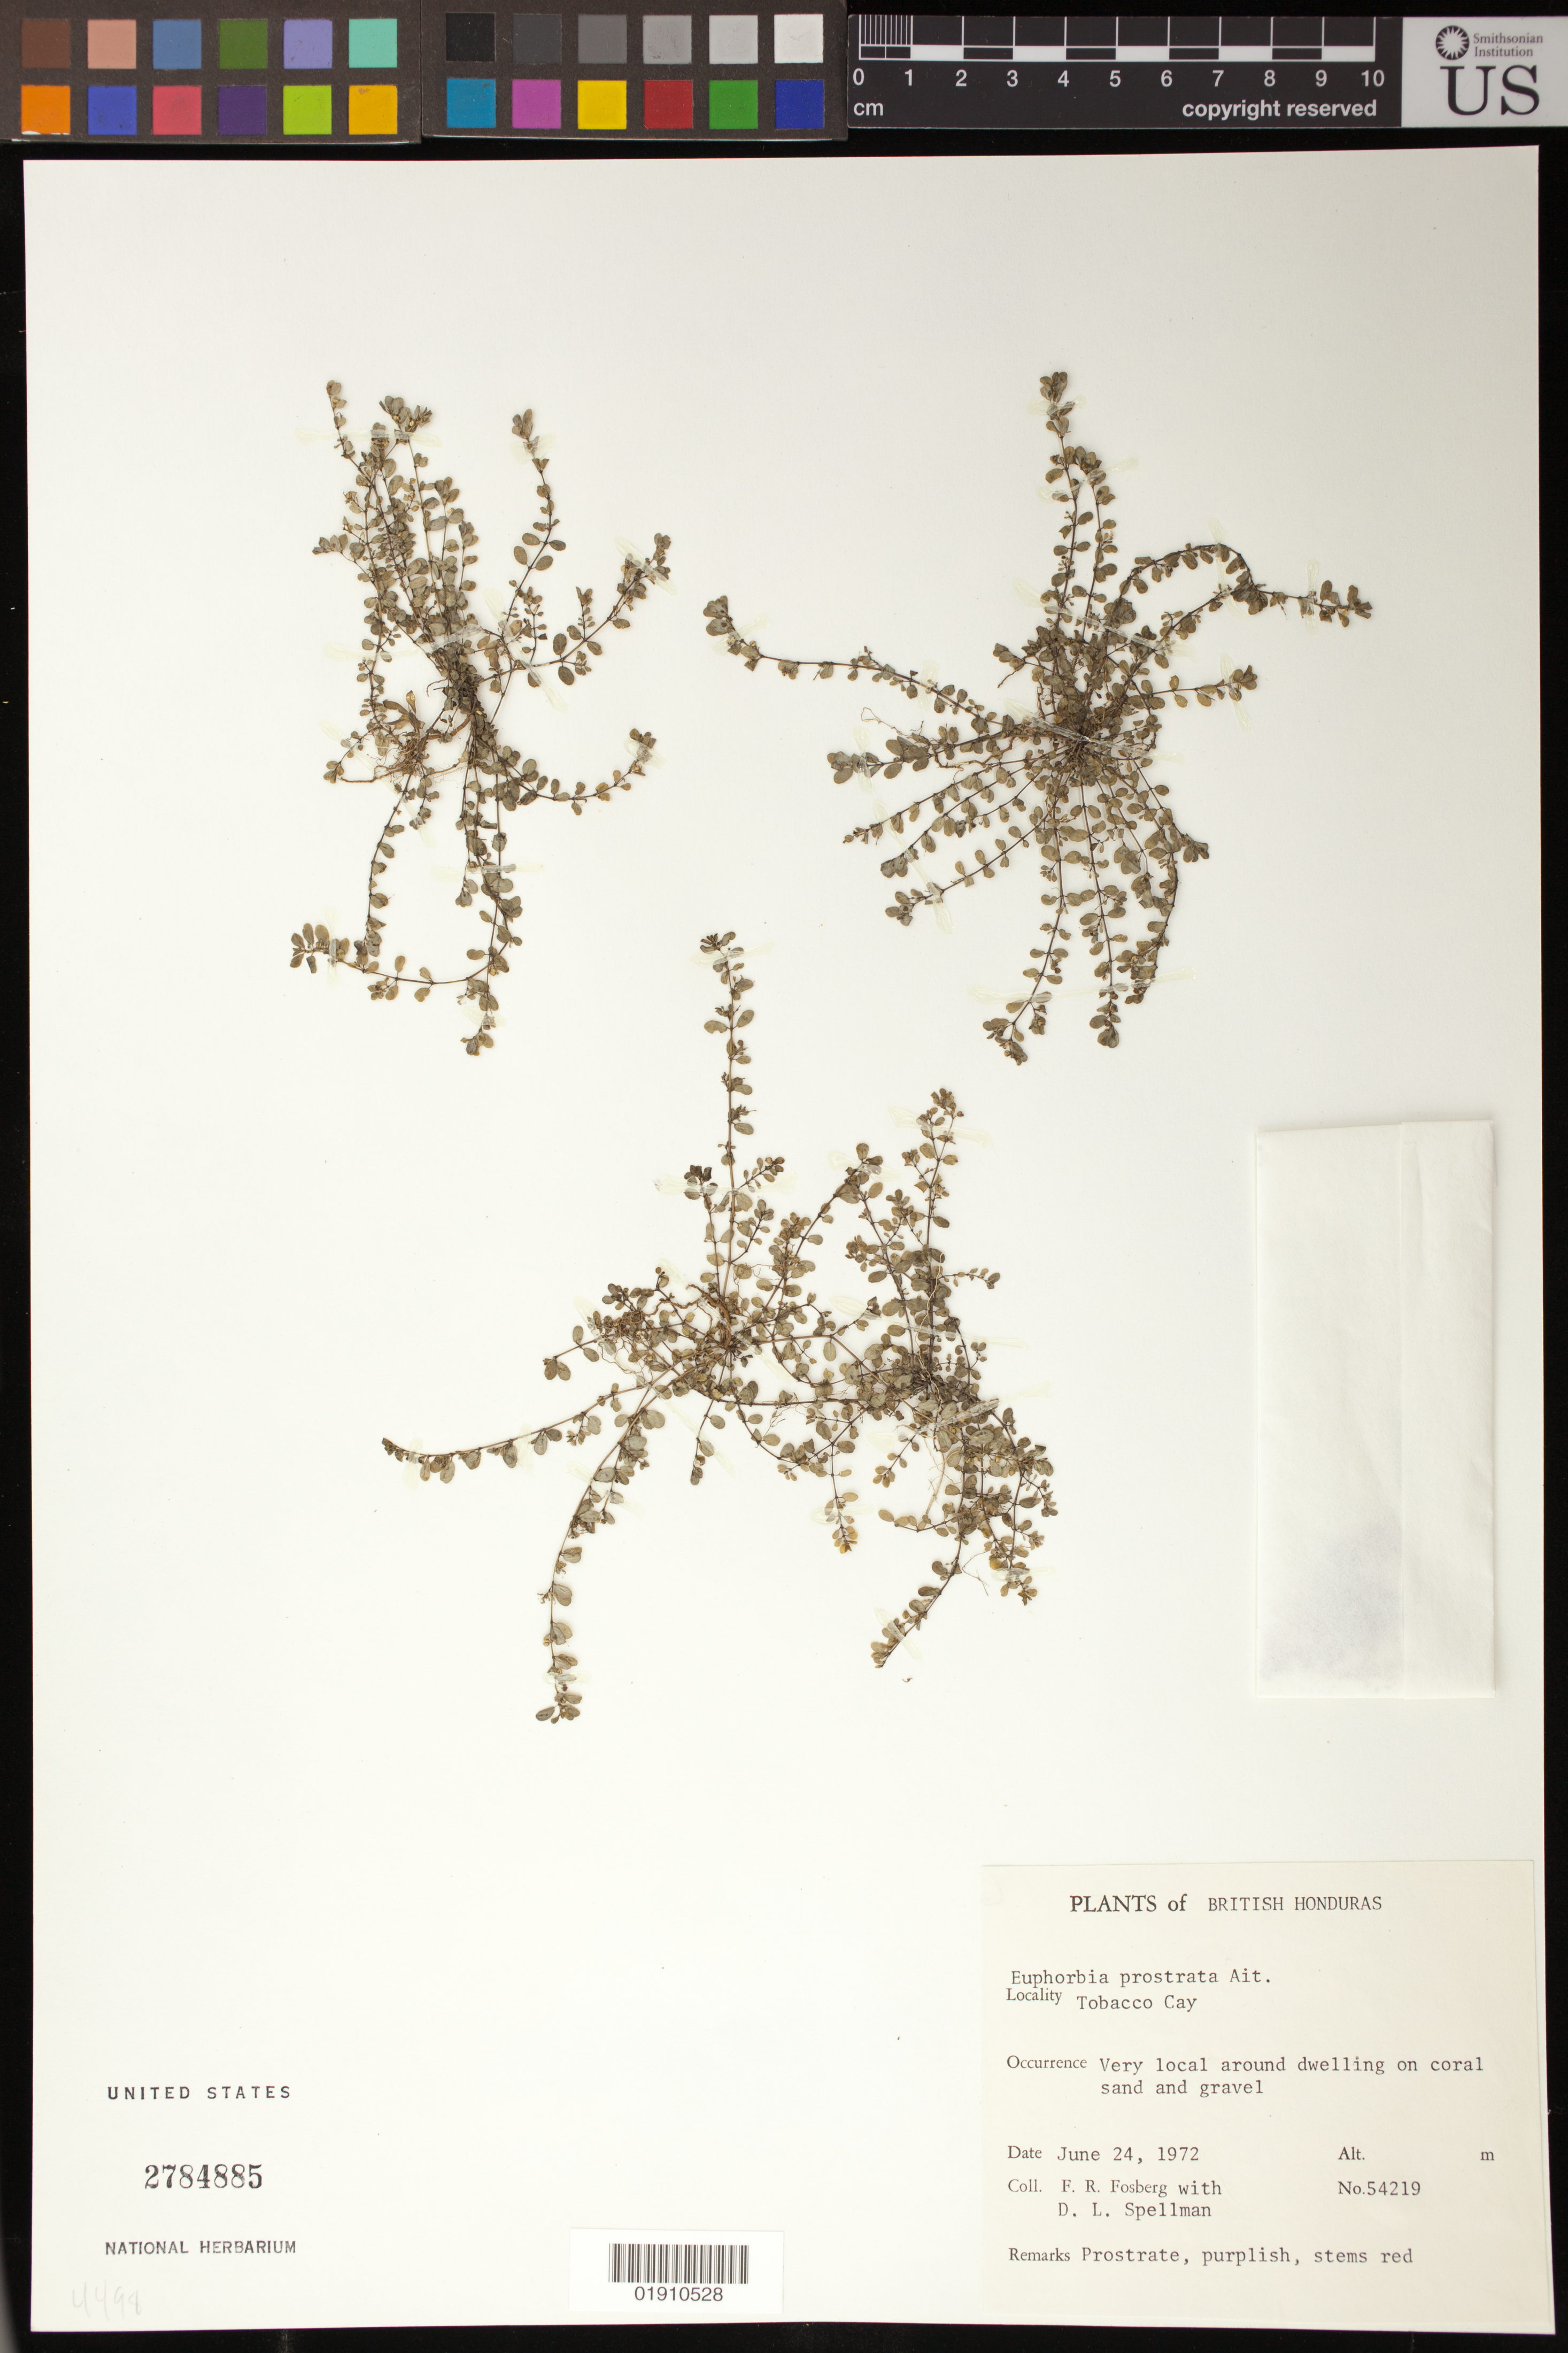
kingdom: Plantae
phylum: Tracheophyta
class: Magnoliopsida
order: Malpighiales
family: Euphorbiaceae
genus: Euphorbia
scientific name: Euphorbia prostrata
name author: Aiton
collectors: F. R. Fosberg & D. L. Spellman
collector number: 54219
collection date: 1972-06-24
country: Belize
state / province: Stann Creek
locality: Tobacco Cay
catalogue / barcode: US 2784885